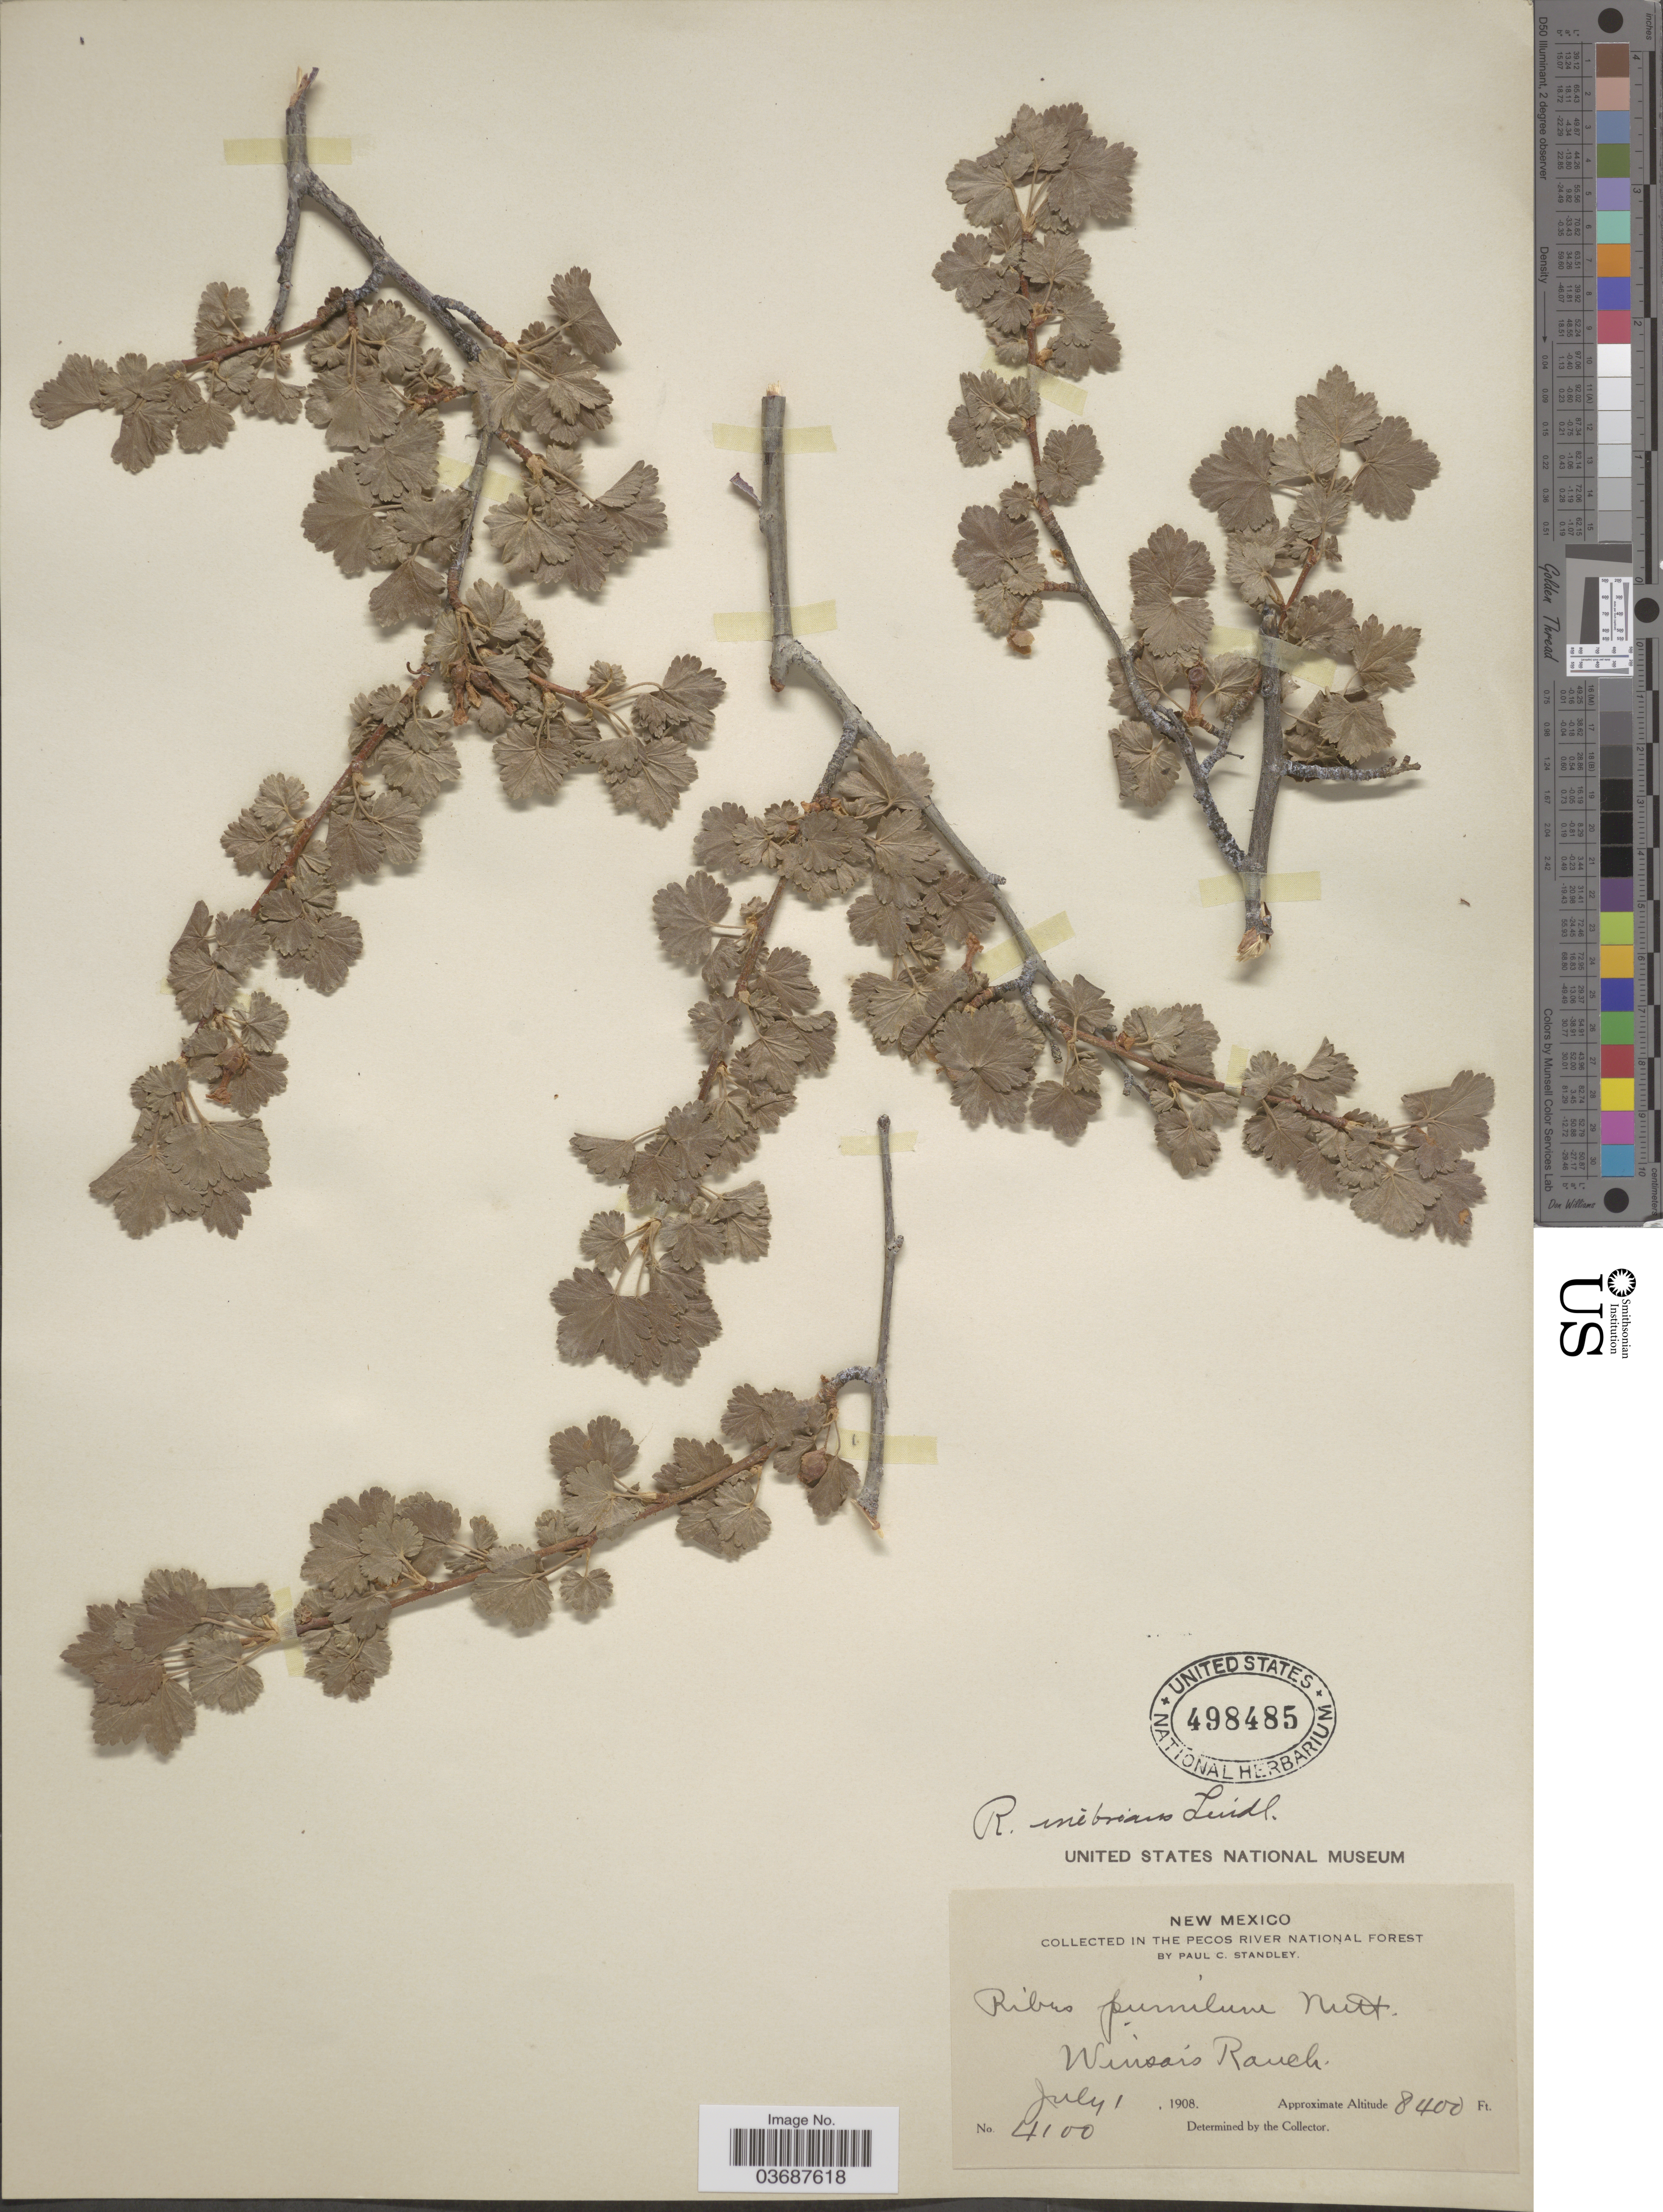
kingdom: Plantae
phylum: Tracheophyta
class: Magnoliopsida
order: Saxifragales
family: Grossulariaceae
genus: Ribes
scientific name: Ribes inebrians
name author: Lindl.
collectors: P. C. Standley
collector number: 4100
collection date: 1908-07-01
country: United States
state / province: New Mexico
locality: In the Pecos River National Forest. Winsor's Ranch.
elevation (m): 2560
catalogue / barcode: US 498485